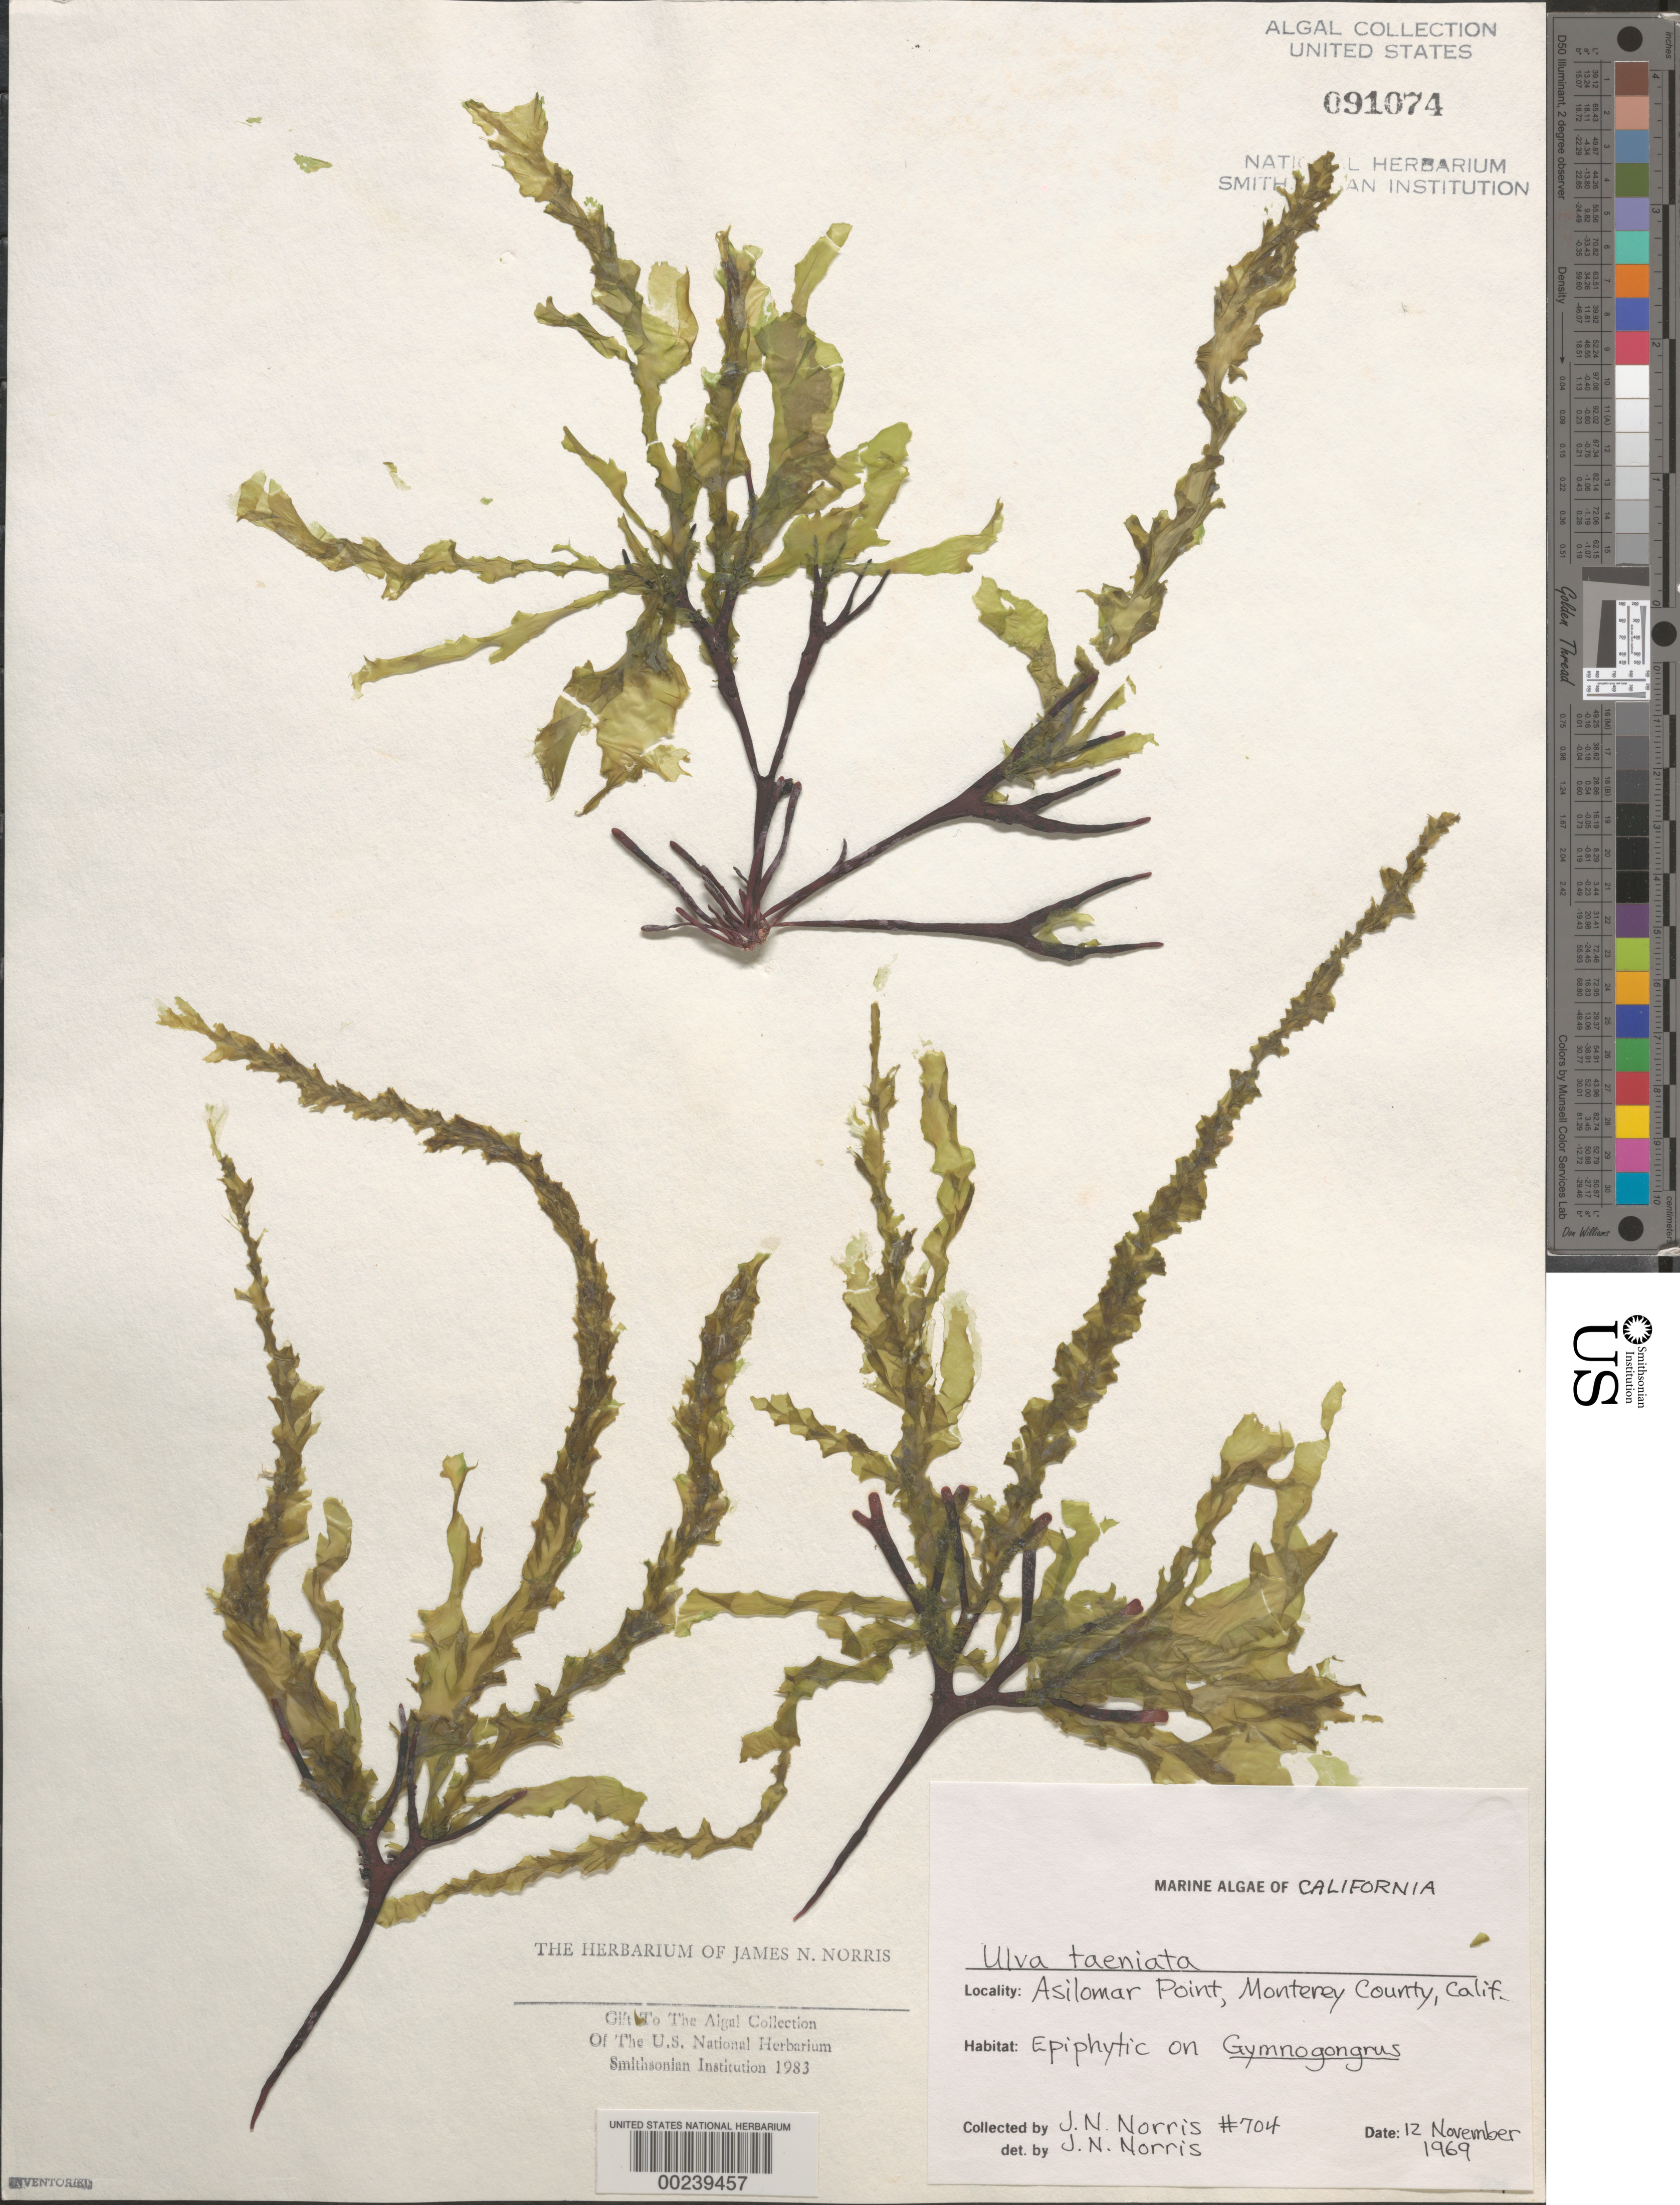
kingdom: Plantae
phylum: Chlorophyta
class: Ulvophyceae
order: Ulvales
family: Ulvaceae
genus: Ulva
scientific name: Ulva taeniata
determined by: Norris, James N.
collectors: J. N. Norris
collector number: JN-704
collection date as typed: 12 Nov 1969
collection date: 1969-11-12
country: United States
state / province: California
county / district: Monterey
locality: Asilomar Point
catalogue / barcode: US 91074